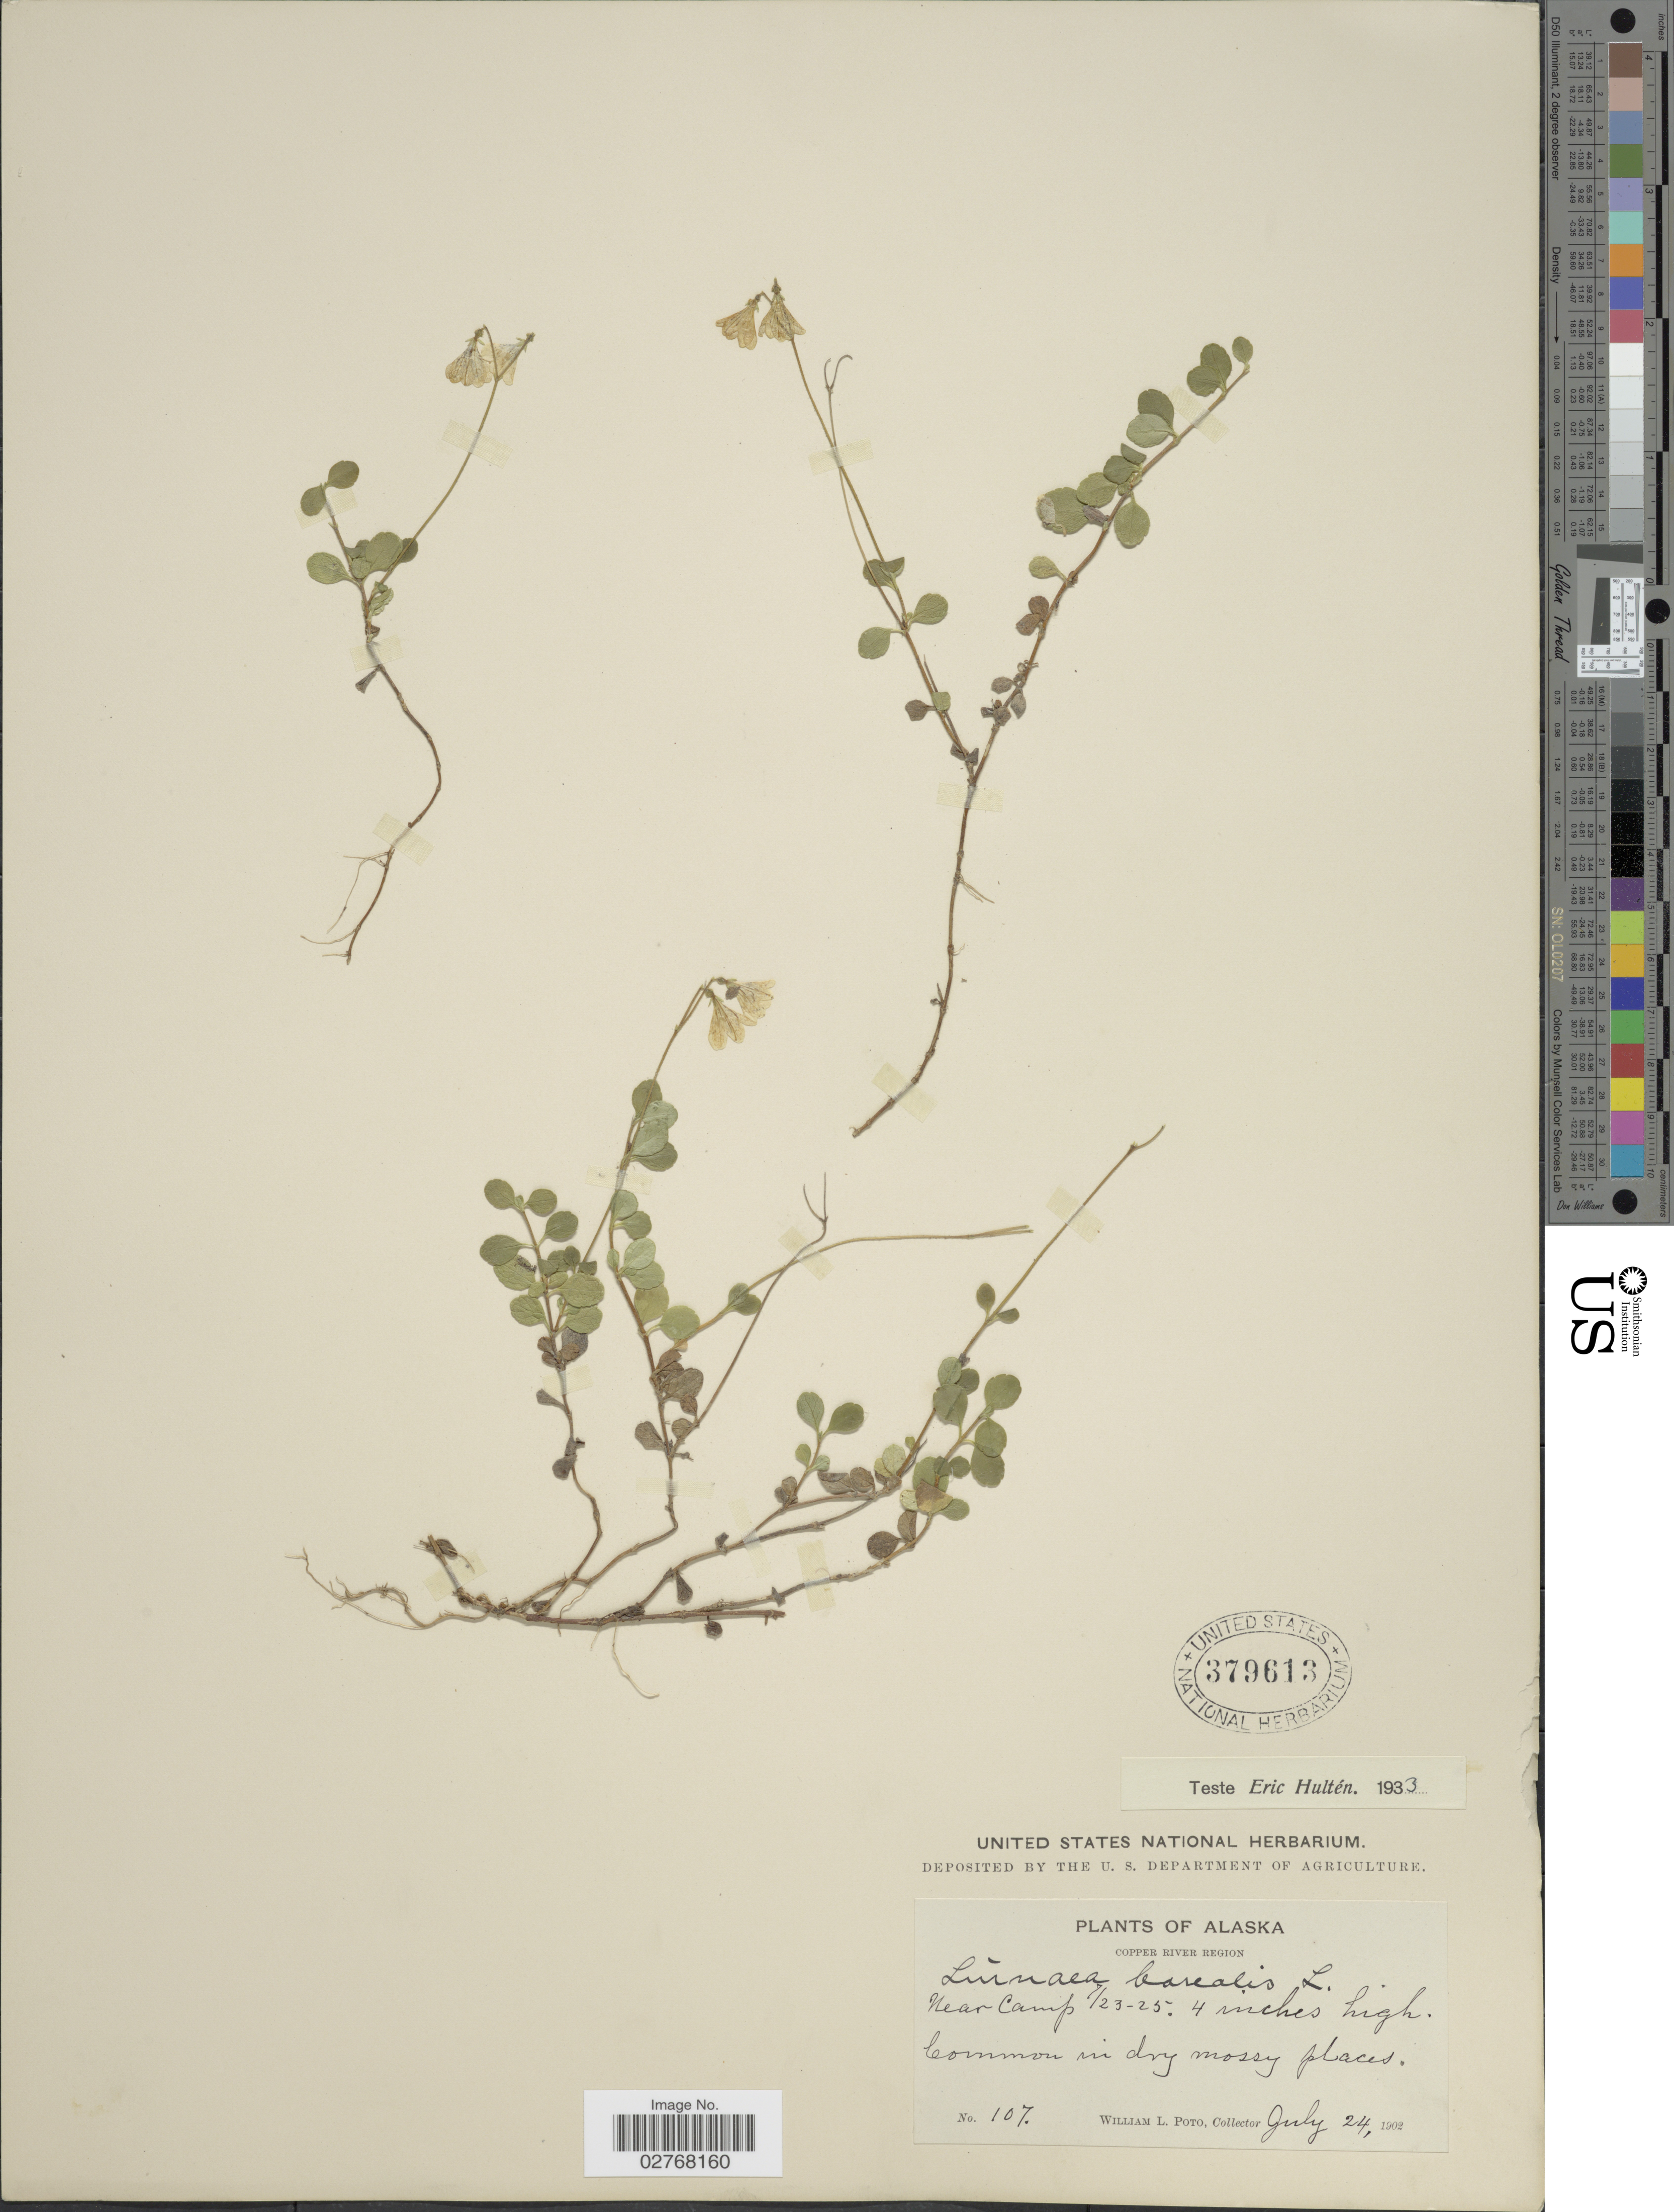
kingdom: Plantae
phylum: Tracheophyta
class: Magnoliopsida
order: Dipsacales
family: Caprifoliaceae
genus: Linnaea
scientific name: Linnaea borealis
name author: L.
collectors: W. Poto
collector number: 107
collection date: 1902-07-24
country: United States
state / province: Alaska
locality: Copper River Region. Near Camp 7/23-25.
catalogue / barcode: US 379613